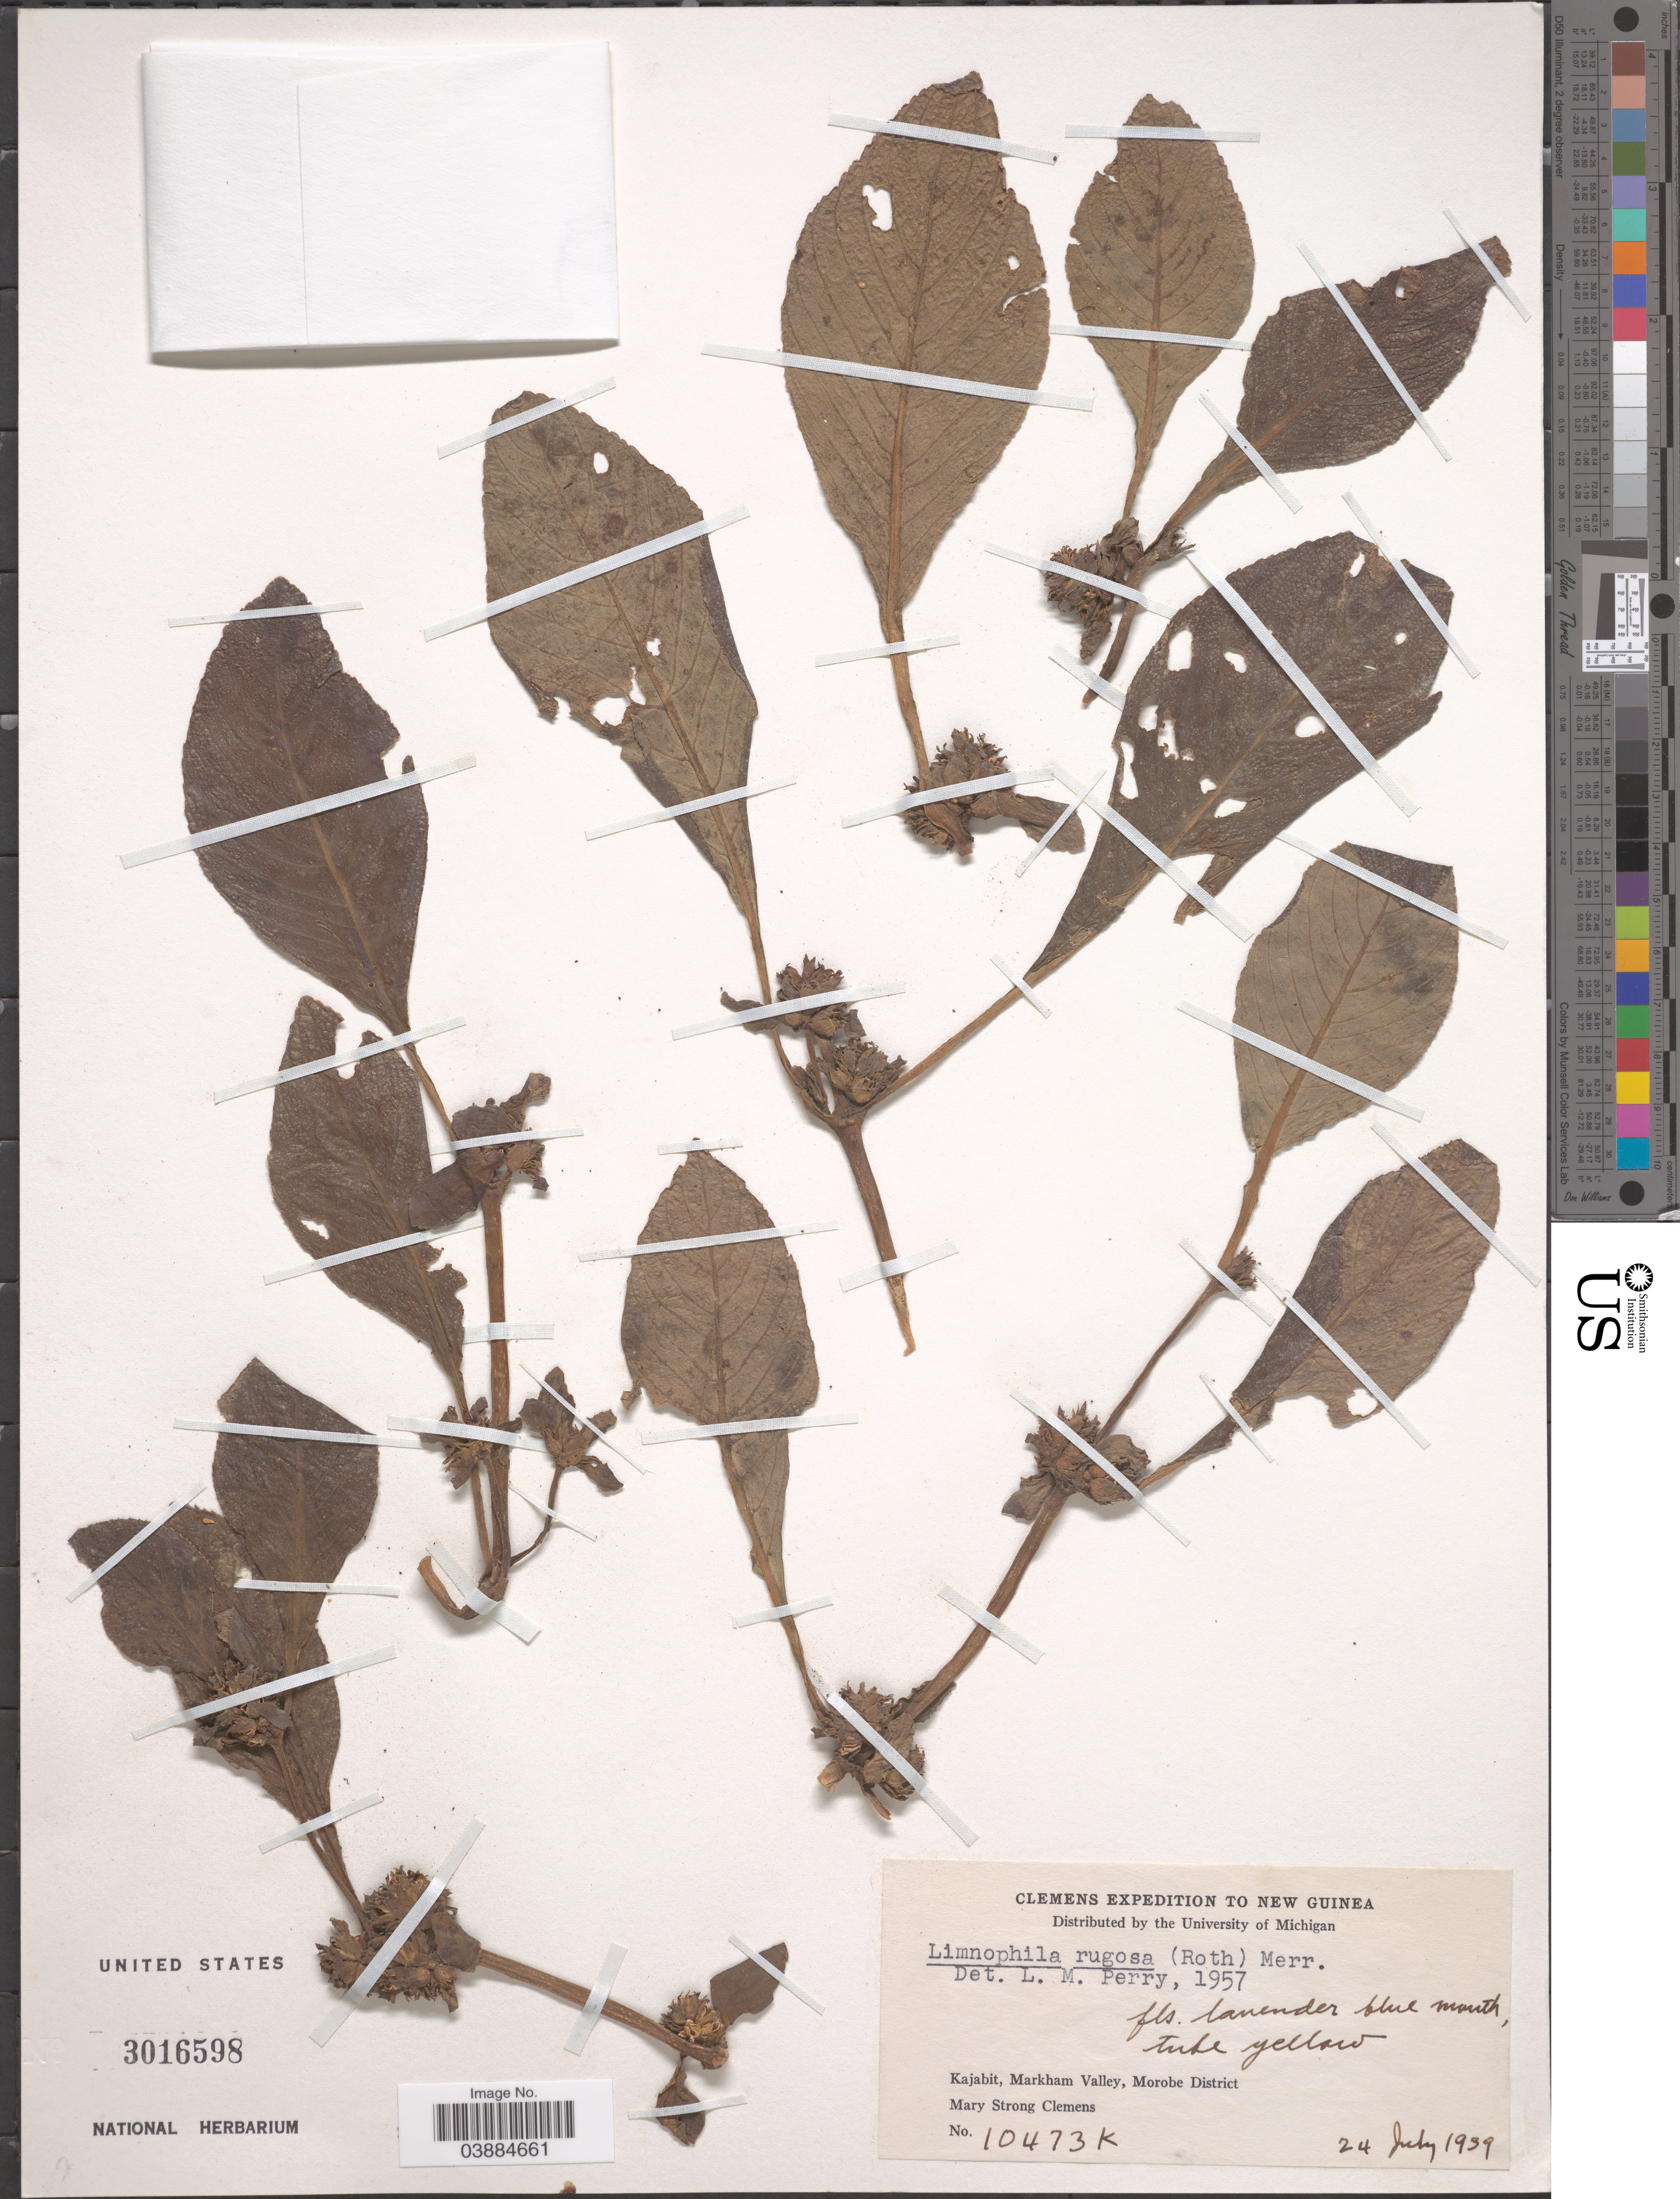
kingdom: Plantae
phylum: Tracheophyta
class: Magnoliopsida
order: Lamiales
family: Plantaginaceae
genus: Limnophila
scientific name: Limnophila rugosa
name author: (Roth) Merr.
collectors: M. S. Clemens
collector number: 10473K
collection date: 1939-07-24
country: Papua New Guinea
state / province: Morobe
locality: New Guinea. Kajabit, Markham Valley, Morobe District.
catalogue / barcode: US 3016598